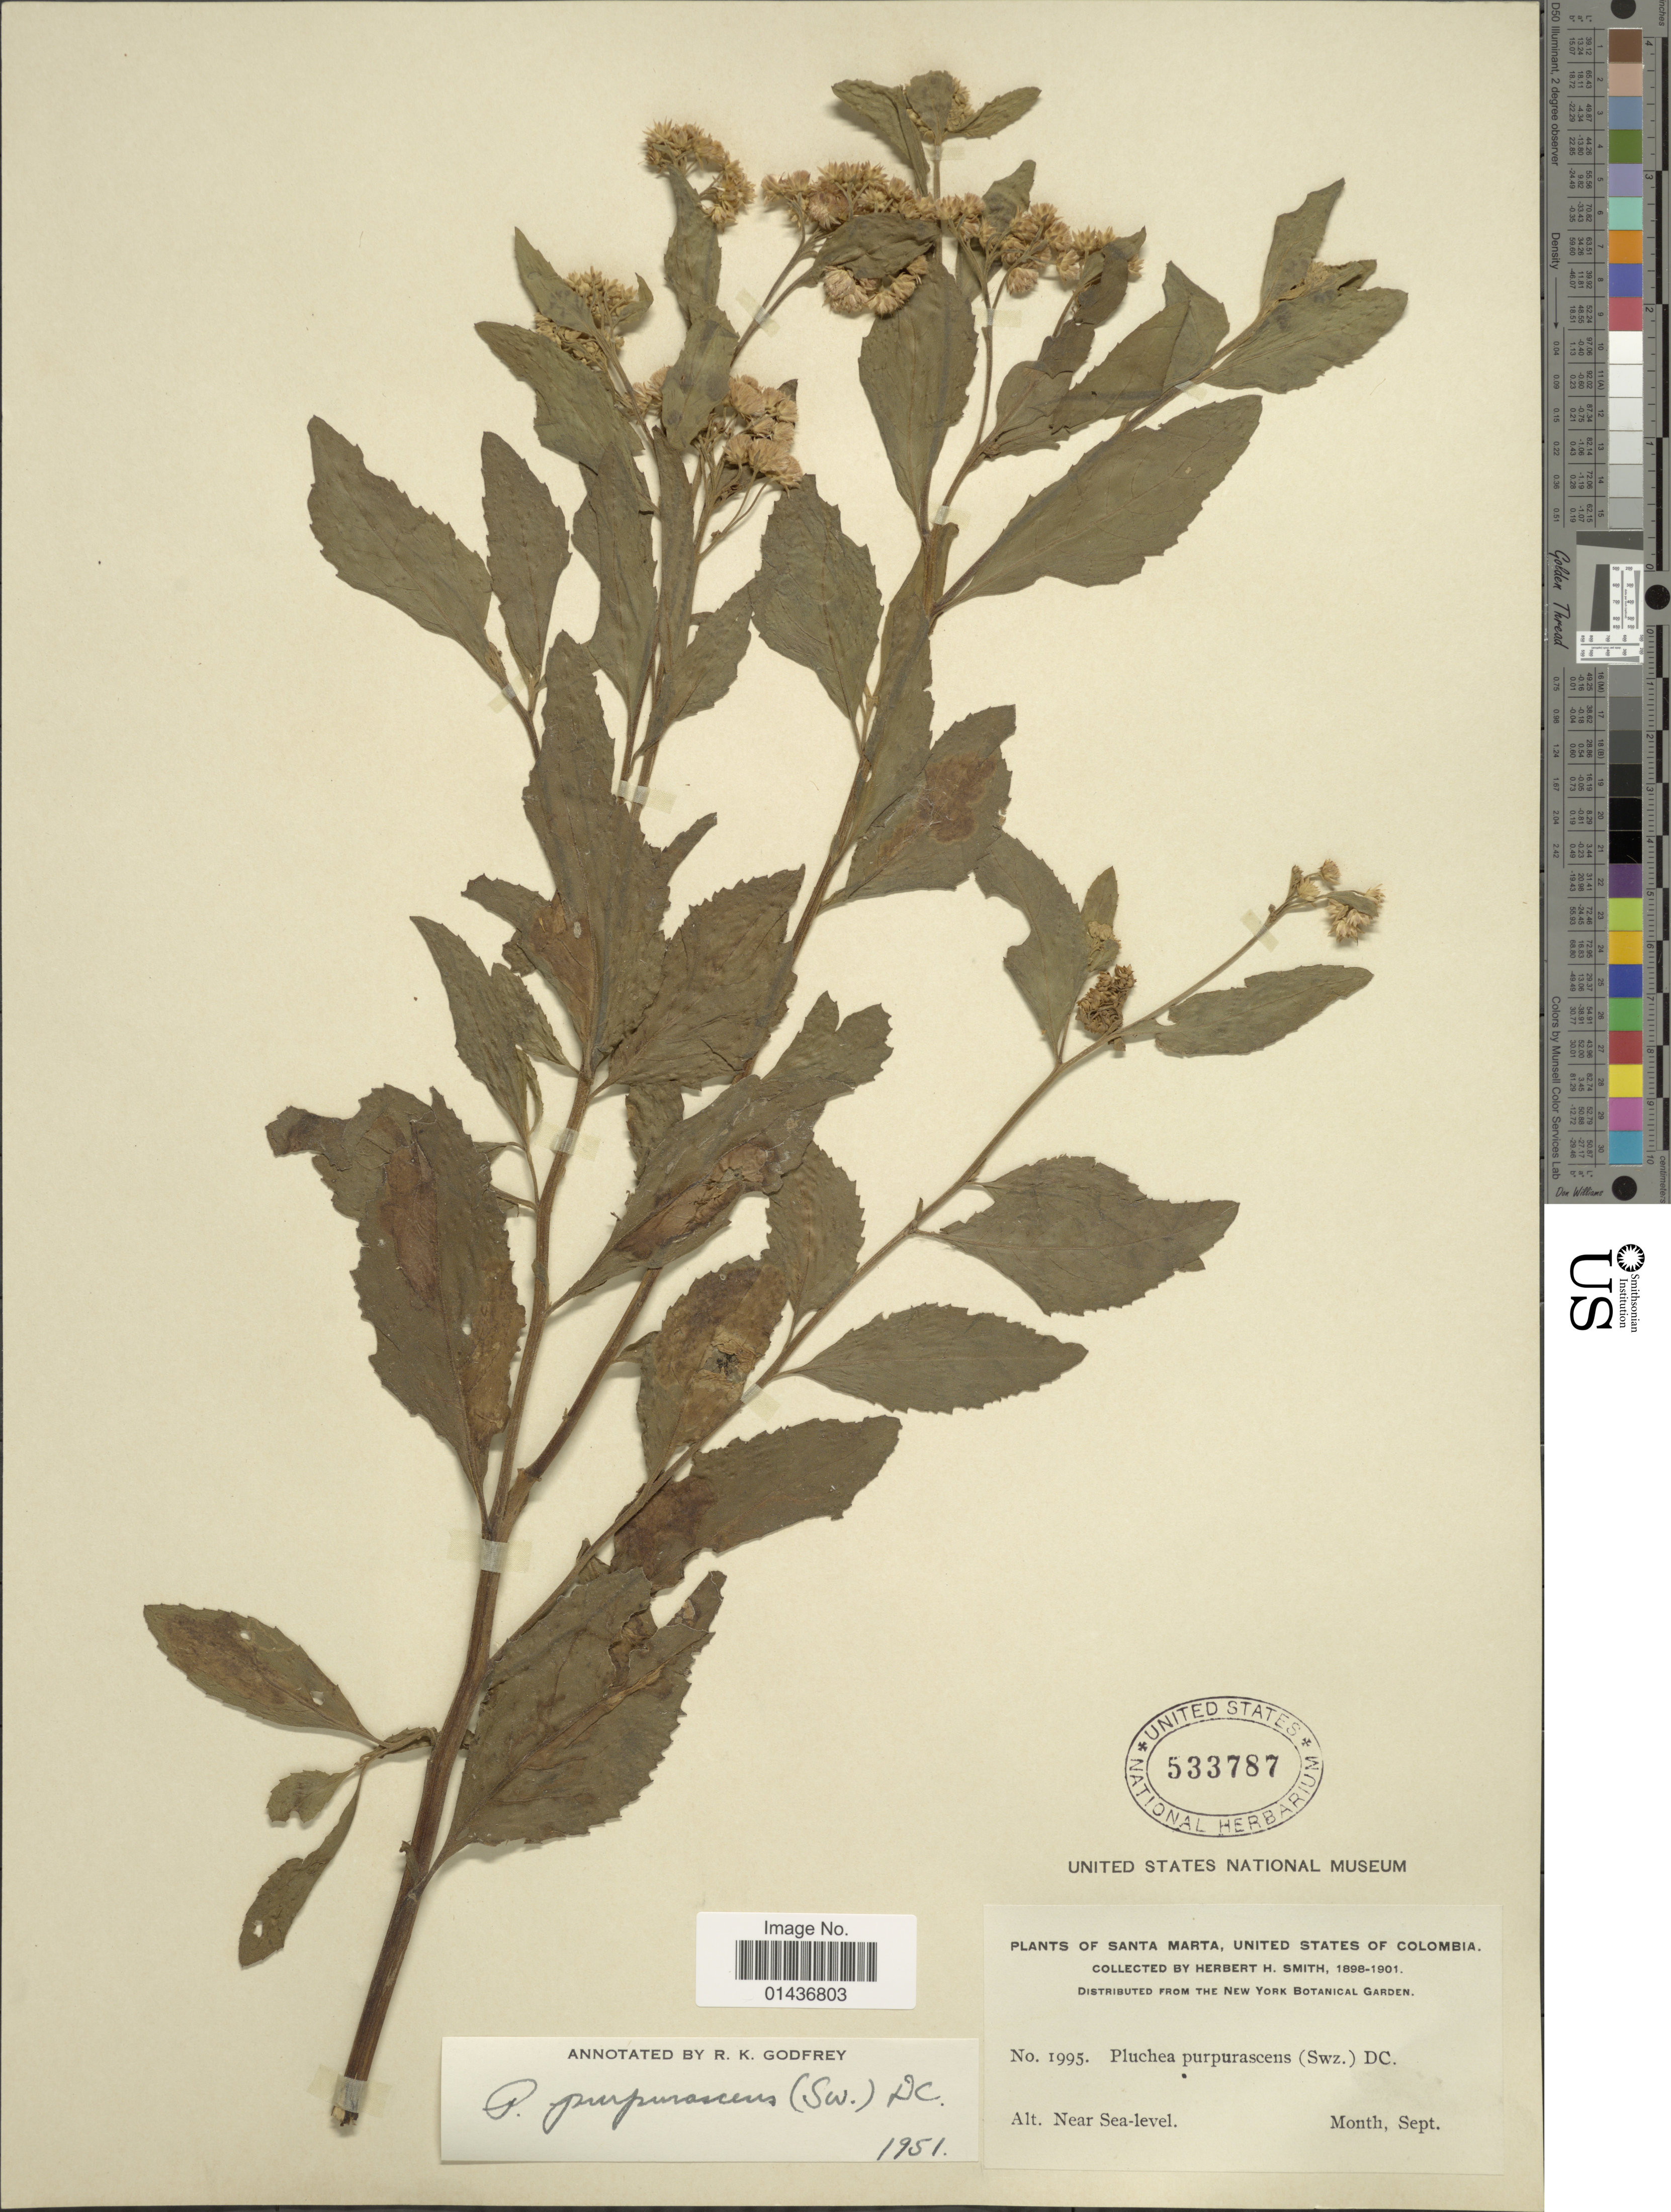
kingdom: Plantae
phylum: Tracheophyta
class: Magnoliopsida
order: Asterales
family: Asteraceae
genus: Pluchea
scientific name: Pluchea odorata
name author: (L.) Cass.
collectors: Herbert H. Smith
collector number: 1995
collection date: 1898-09/1901-09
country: Colombia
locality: Santa Marta, United States of Colombia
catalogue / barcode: US 533787